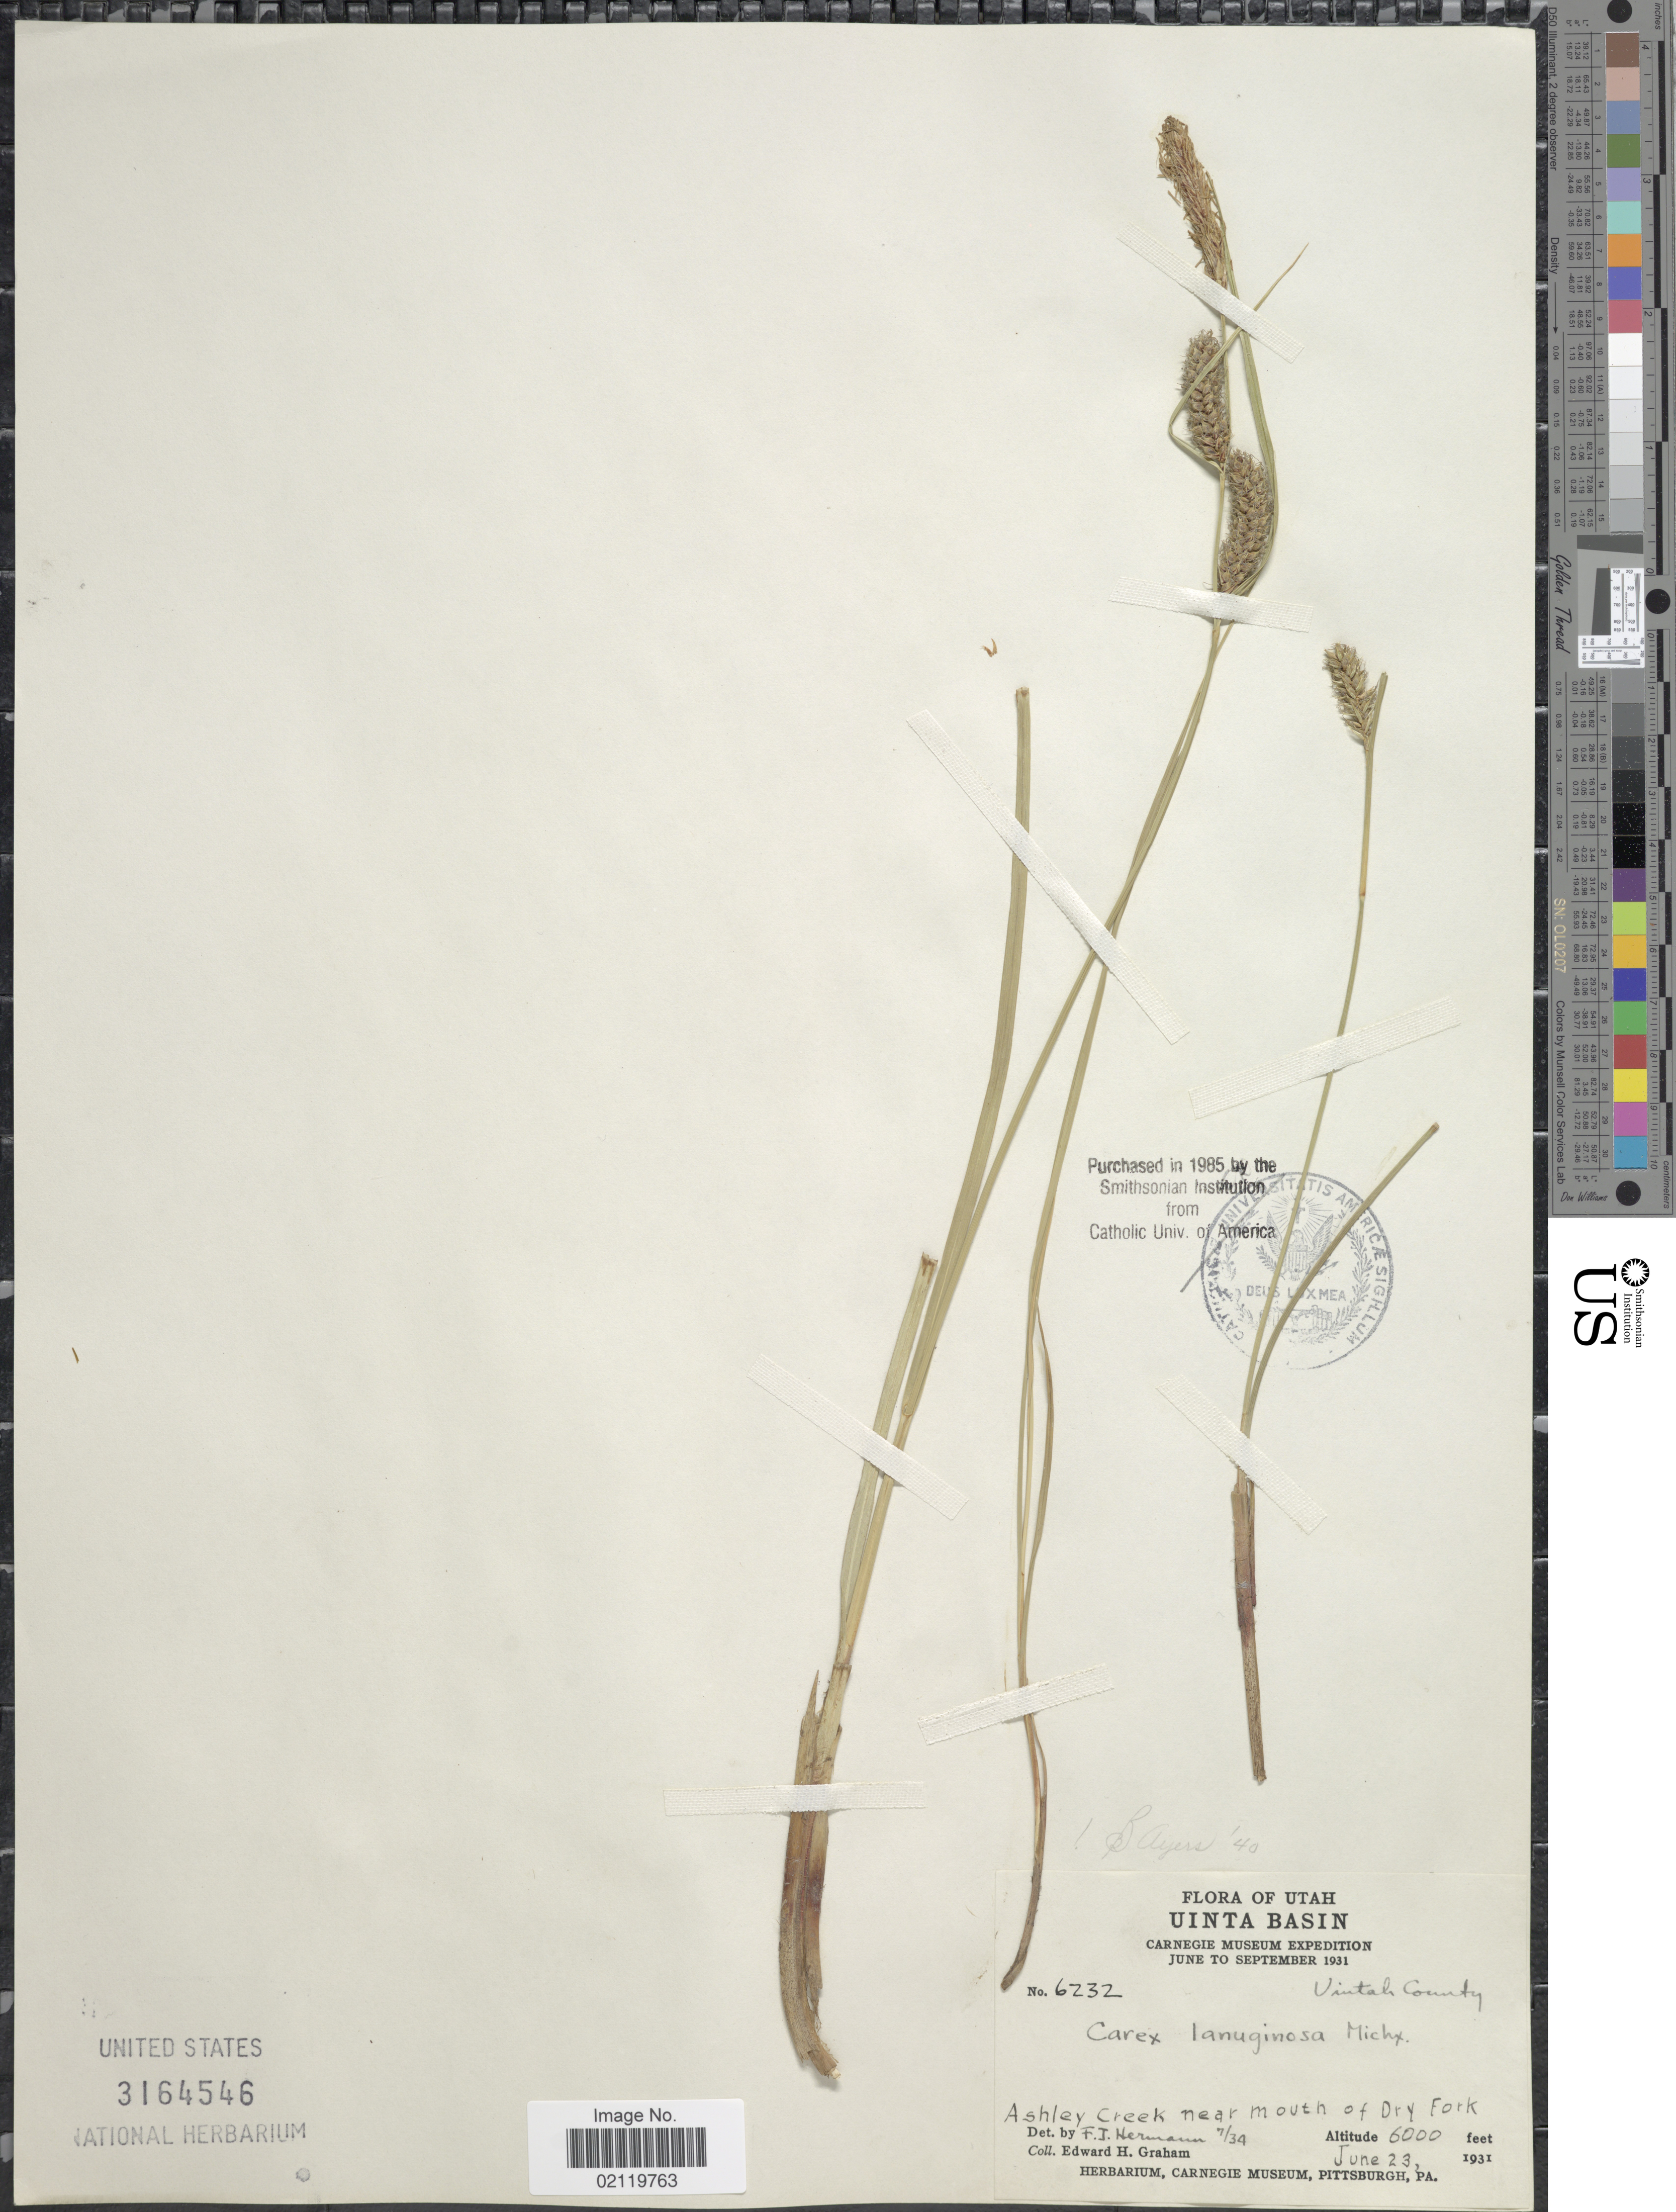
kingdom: Plantae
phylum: Tracheophyta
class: Liliopsida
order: Poales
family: Cyperaceae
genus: Carex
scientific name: Carex pellita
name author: Muhl. ex Willd.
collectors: E. H. Graham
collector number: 6232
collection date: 1931-06-23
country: United States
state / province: Utah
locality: Uinta Basin. Ashley Creek near mouth of Dry Fork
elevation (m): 1829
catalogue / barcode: US 3164546